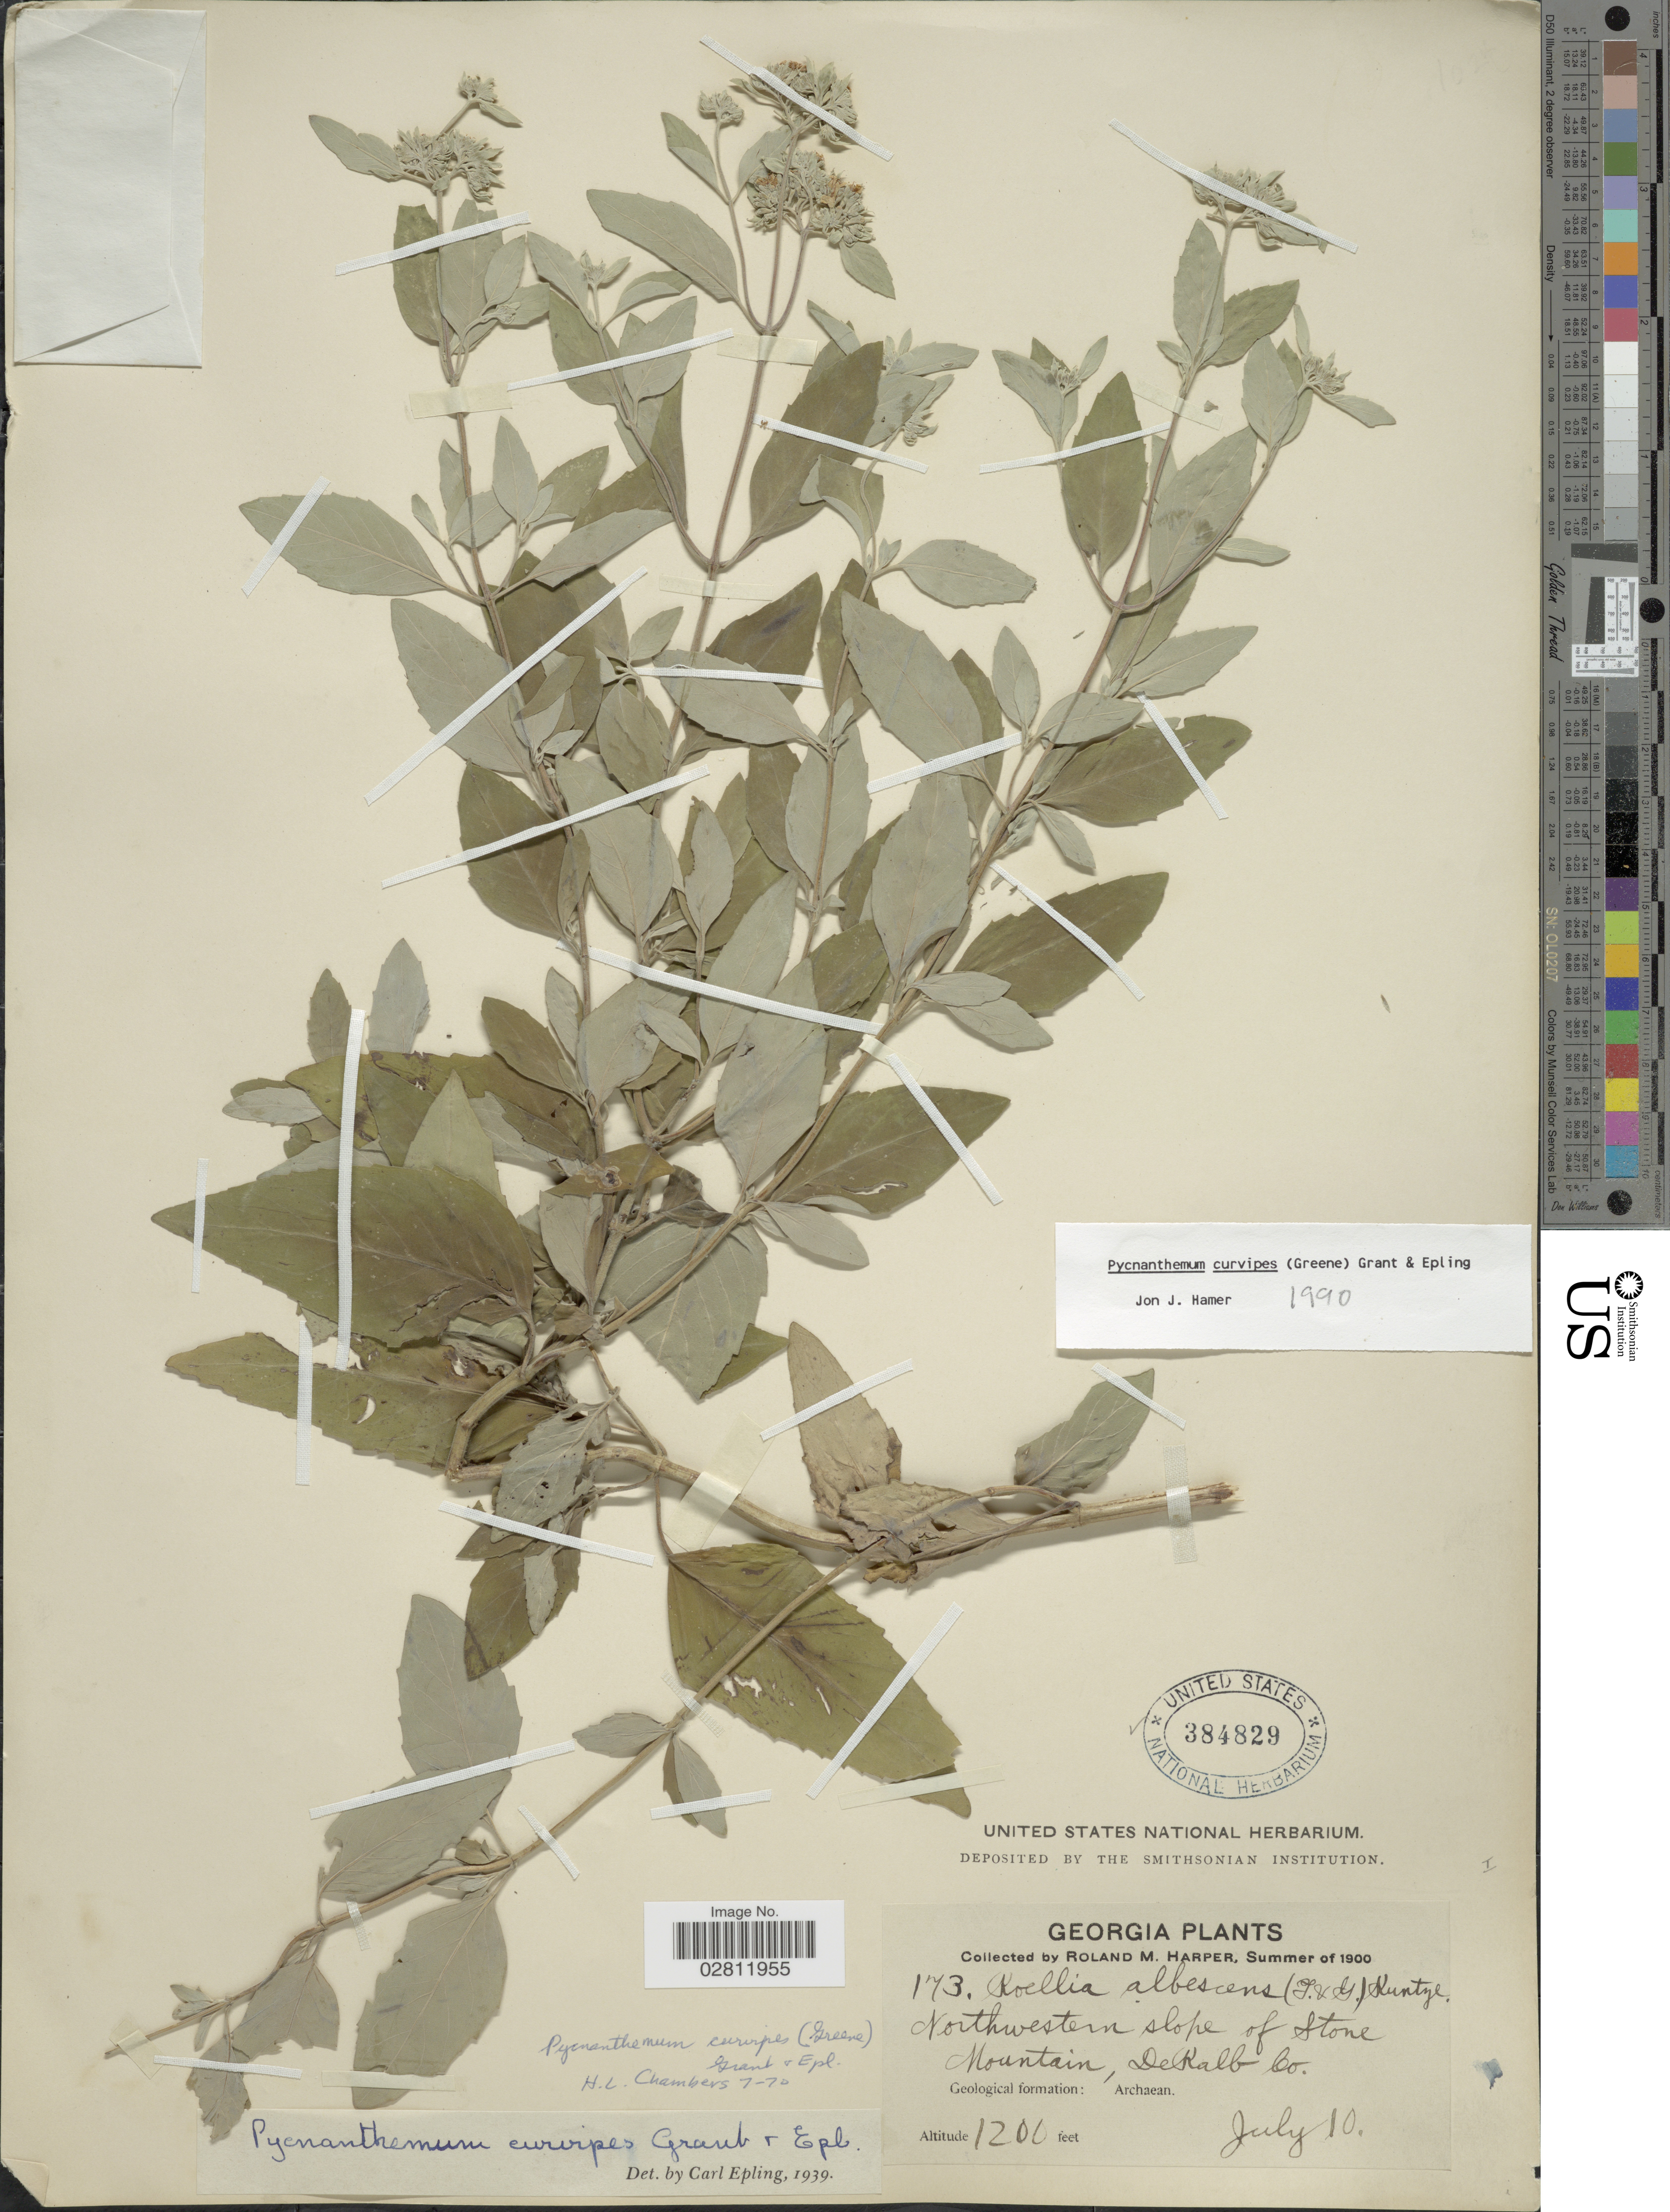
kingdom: Plantae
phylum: Tracheophyta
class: Magnoliopsida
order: Lamiales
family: Lamiaceae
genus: Pycnanthemum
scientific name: Pycnanthemum curvipes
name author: (Greene) E. Grant & Epling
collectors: R. M. Harper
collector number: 173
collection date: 1900-07-10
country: United States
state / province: Georgia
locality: Northwestern slope of Stone Mountain, DeKalb Co.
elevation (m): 366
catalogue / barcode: US 384829